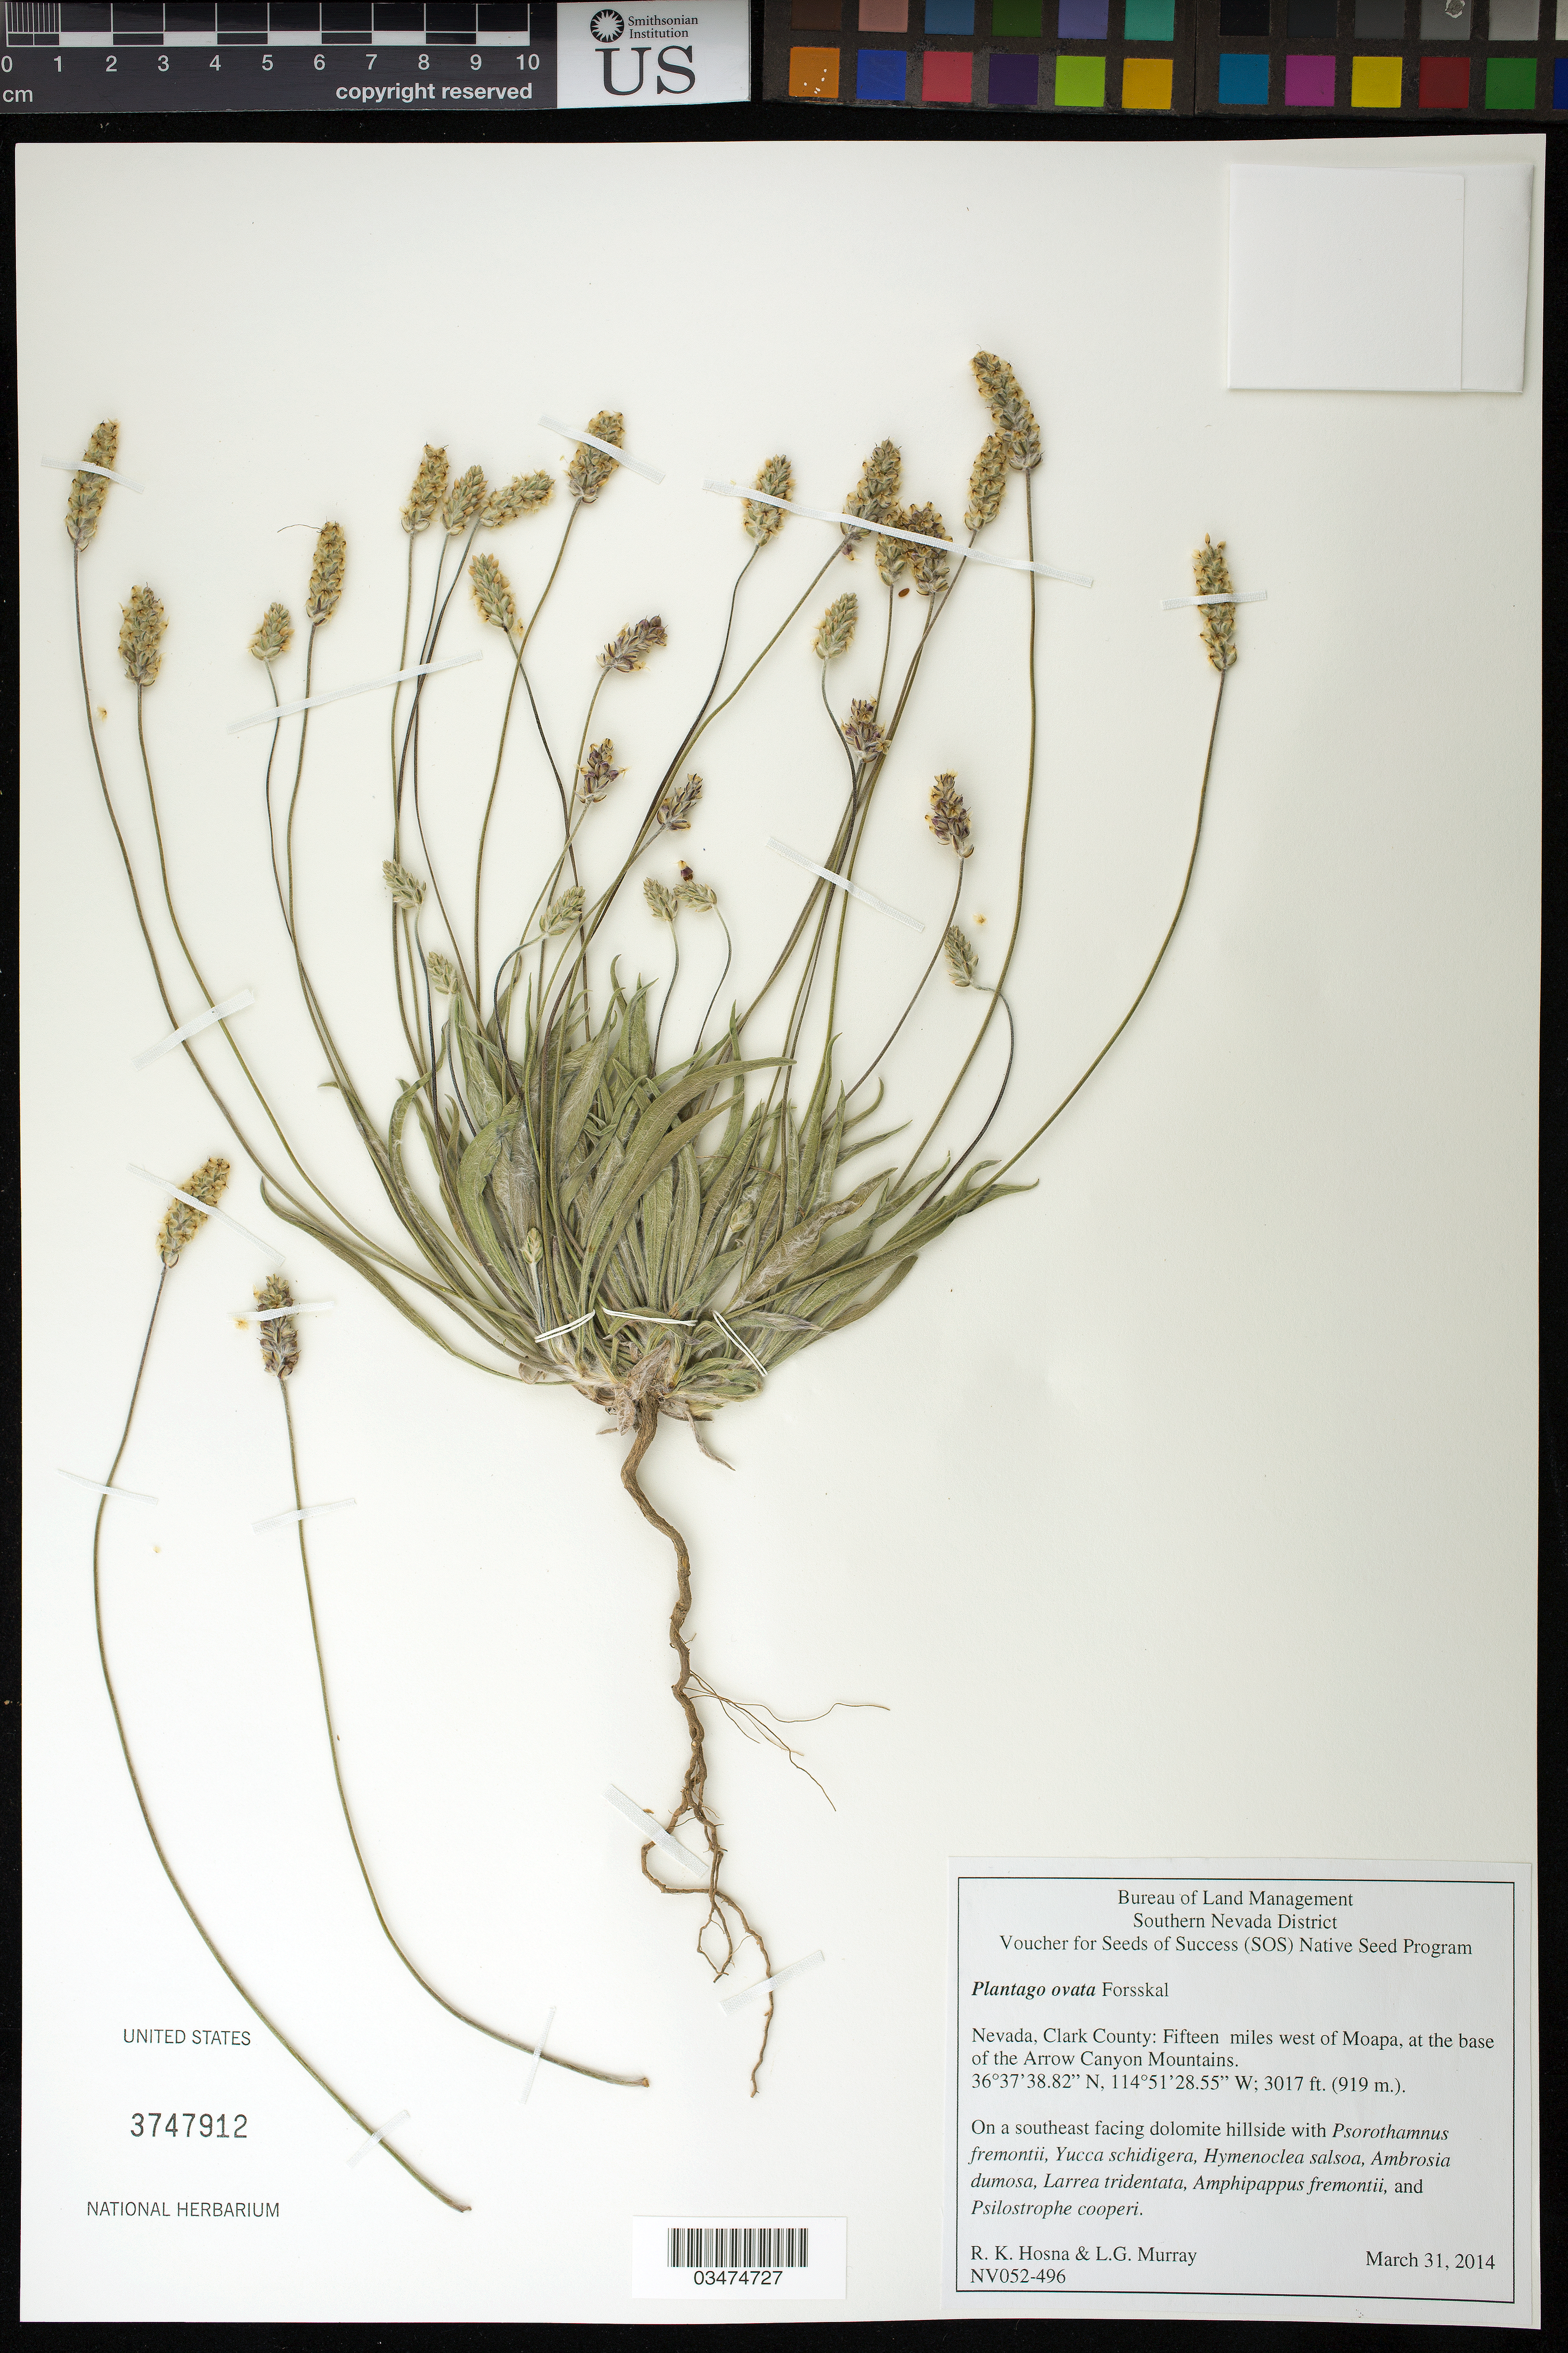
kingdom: Plantae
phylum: Tracheophyta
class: Magnoliopsida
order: Lamiales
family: Plantaginaceae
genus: Plantago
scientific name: Plantago ovata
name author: Forssk.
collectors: R. Hosna & L. Murray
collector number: NV052-496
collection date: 2014-03-31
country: United States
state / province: Nevada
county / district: Clark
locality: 15 mi. W of Moapa, at the base of the Arrow Canyon Mts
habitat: Dolomite hillside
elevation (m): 920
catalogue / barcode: US 3747912